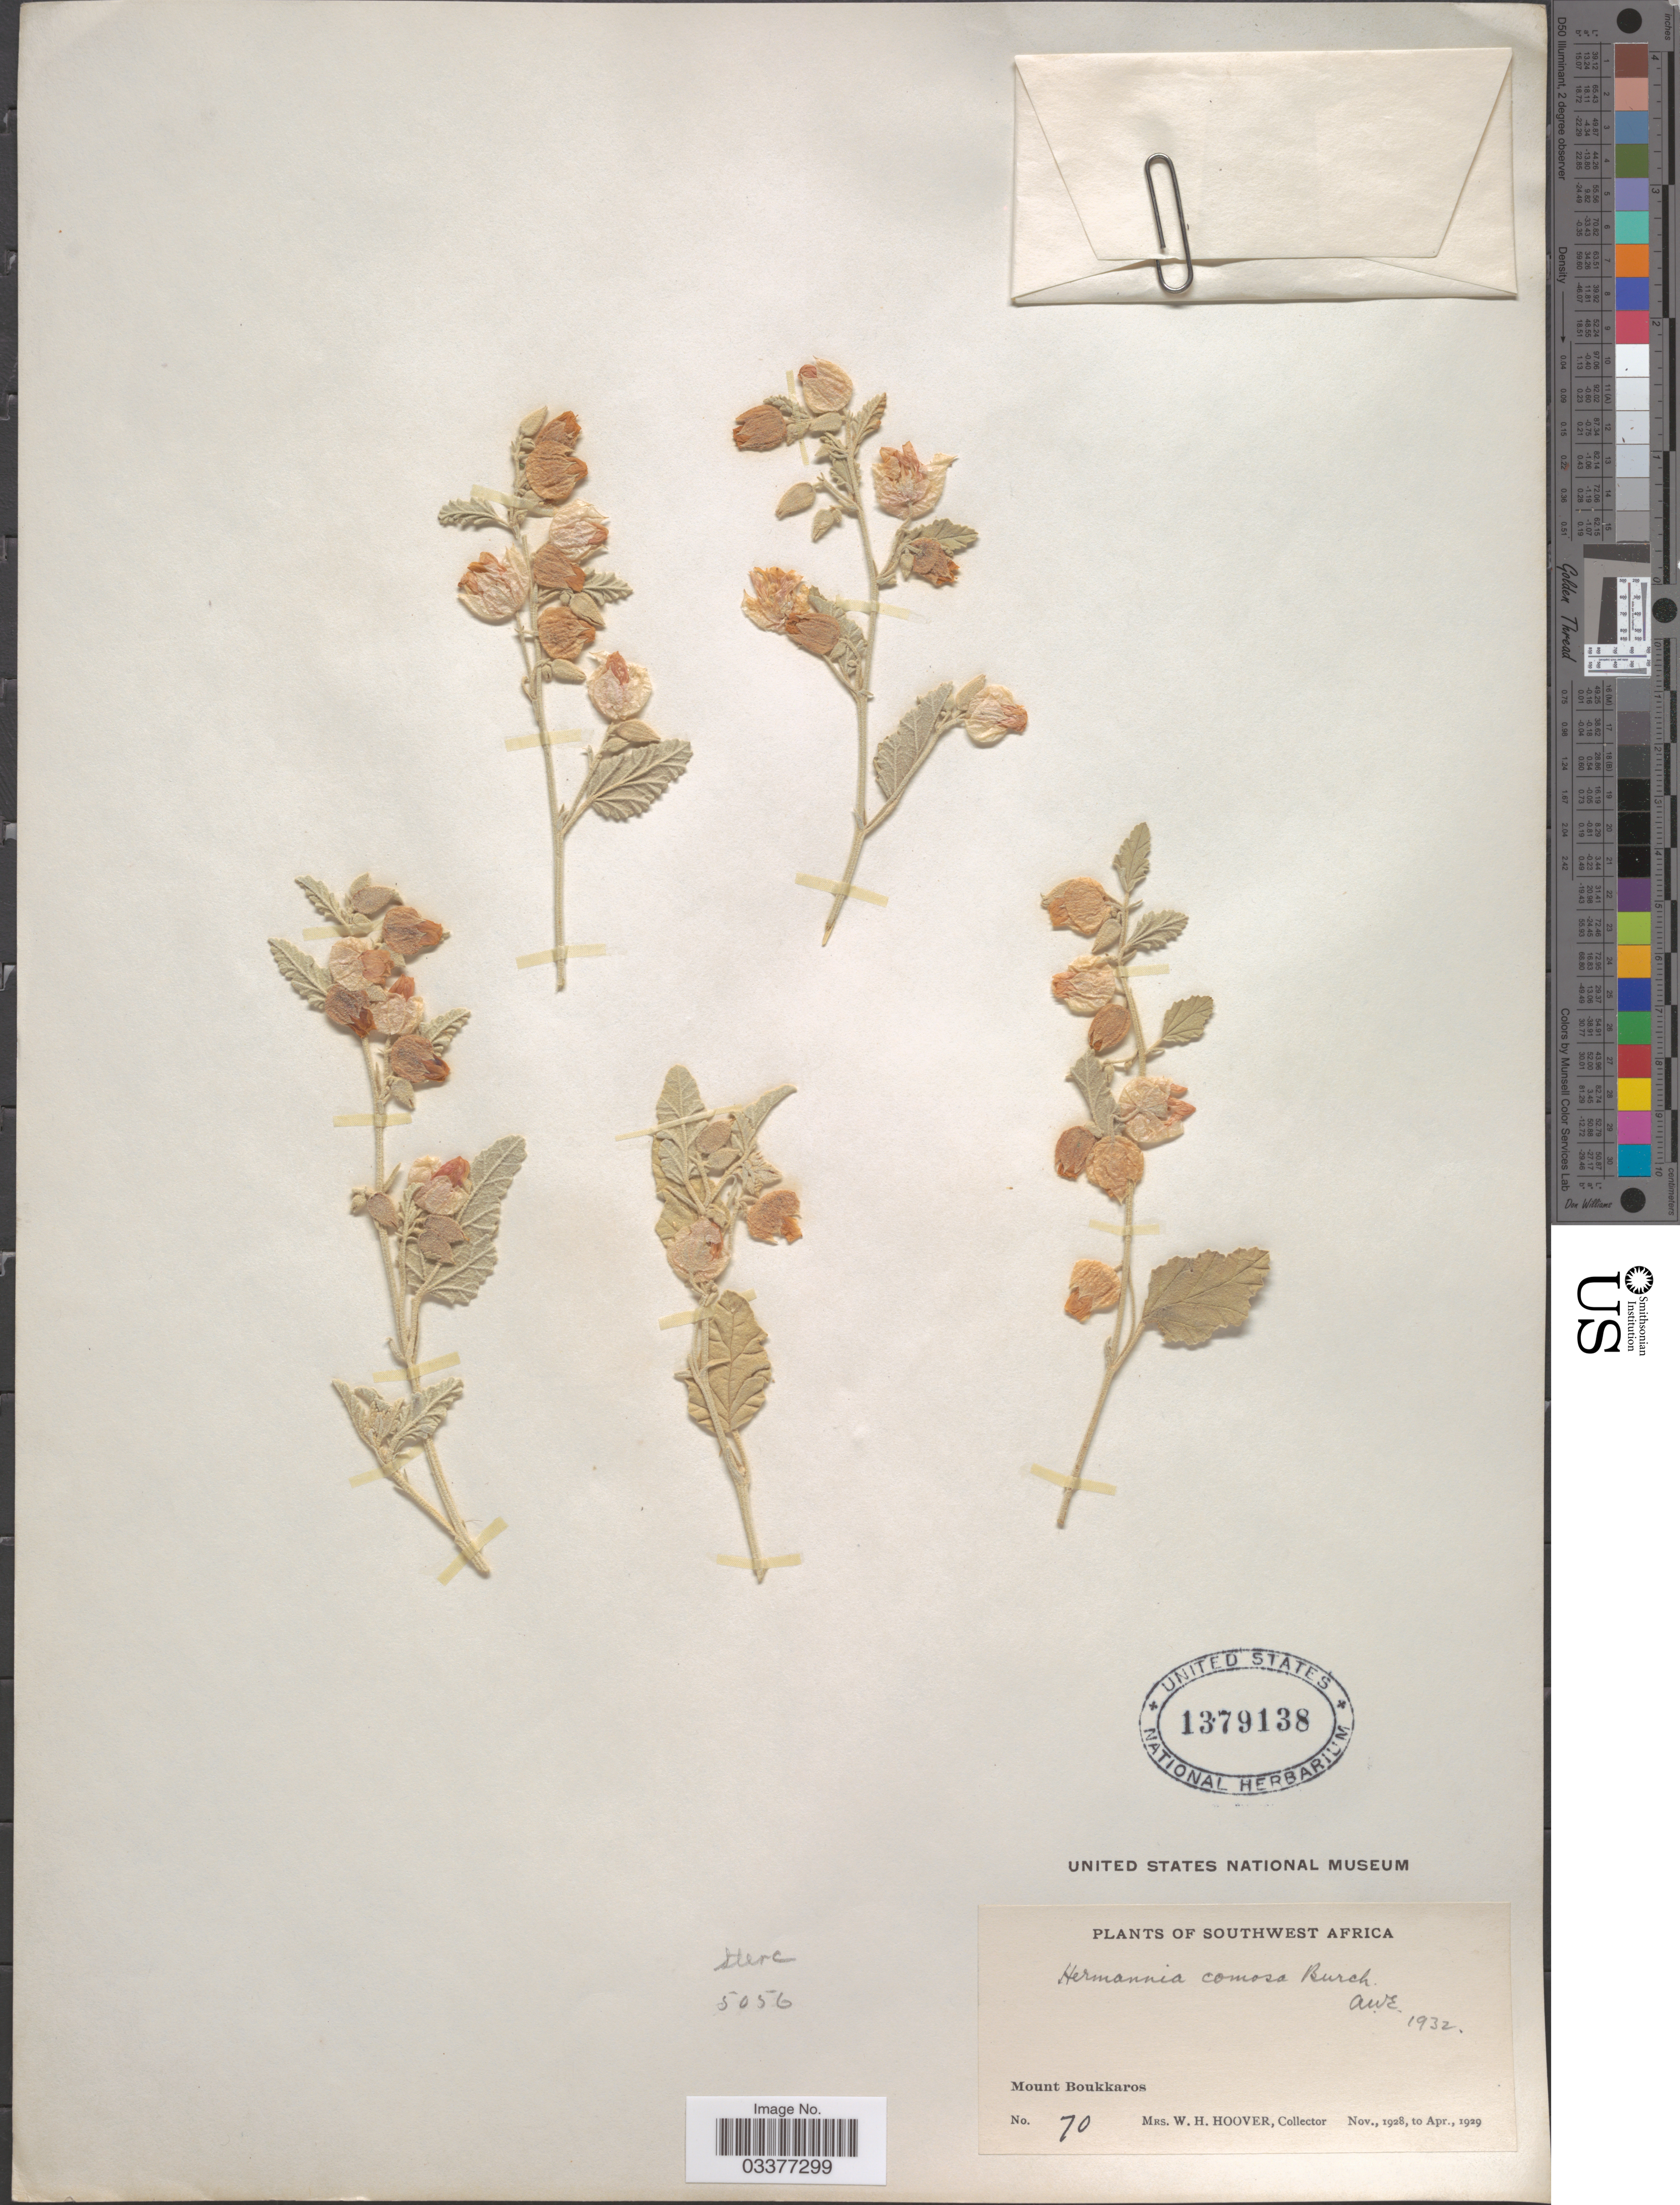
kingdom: Plantae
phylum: Tracheophyta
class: Magnoliopsida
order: Malvales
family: Malvaceae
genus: Hermannia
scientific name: Hermannia comosa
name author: ex DC.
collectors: W. H. Hoover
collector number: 70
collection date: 1928-11/1929-04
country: Namibia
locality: Southwest Africa. Mount Boukkaros.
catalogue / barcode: US 1379138